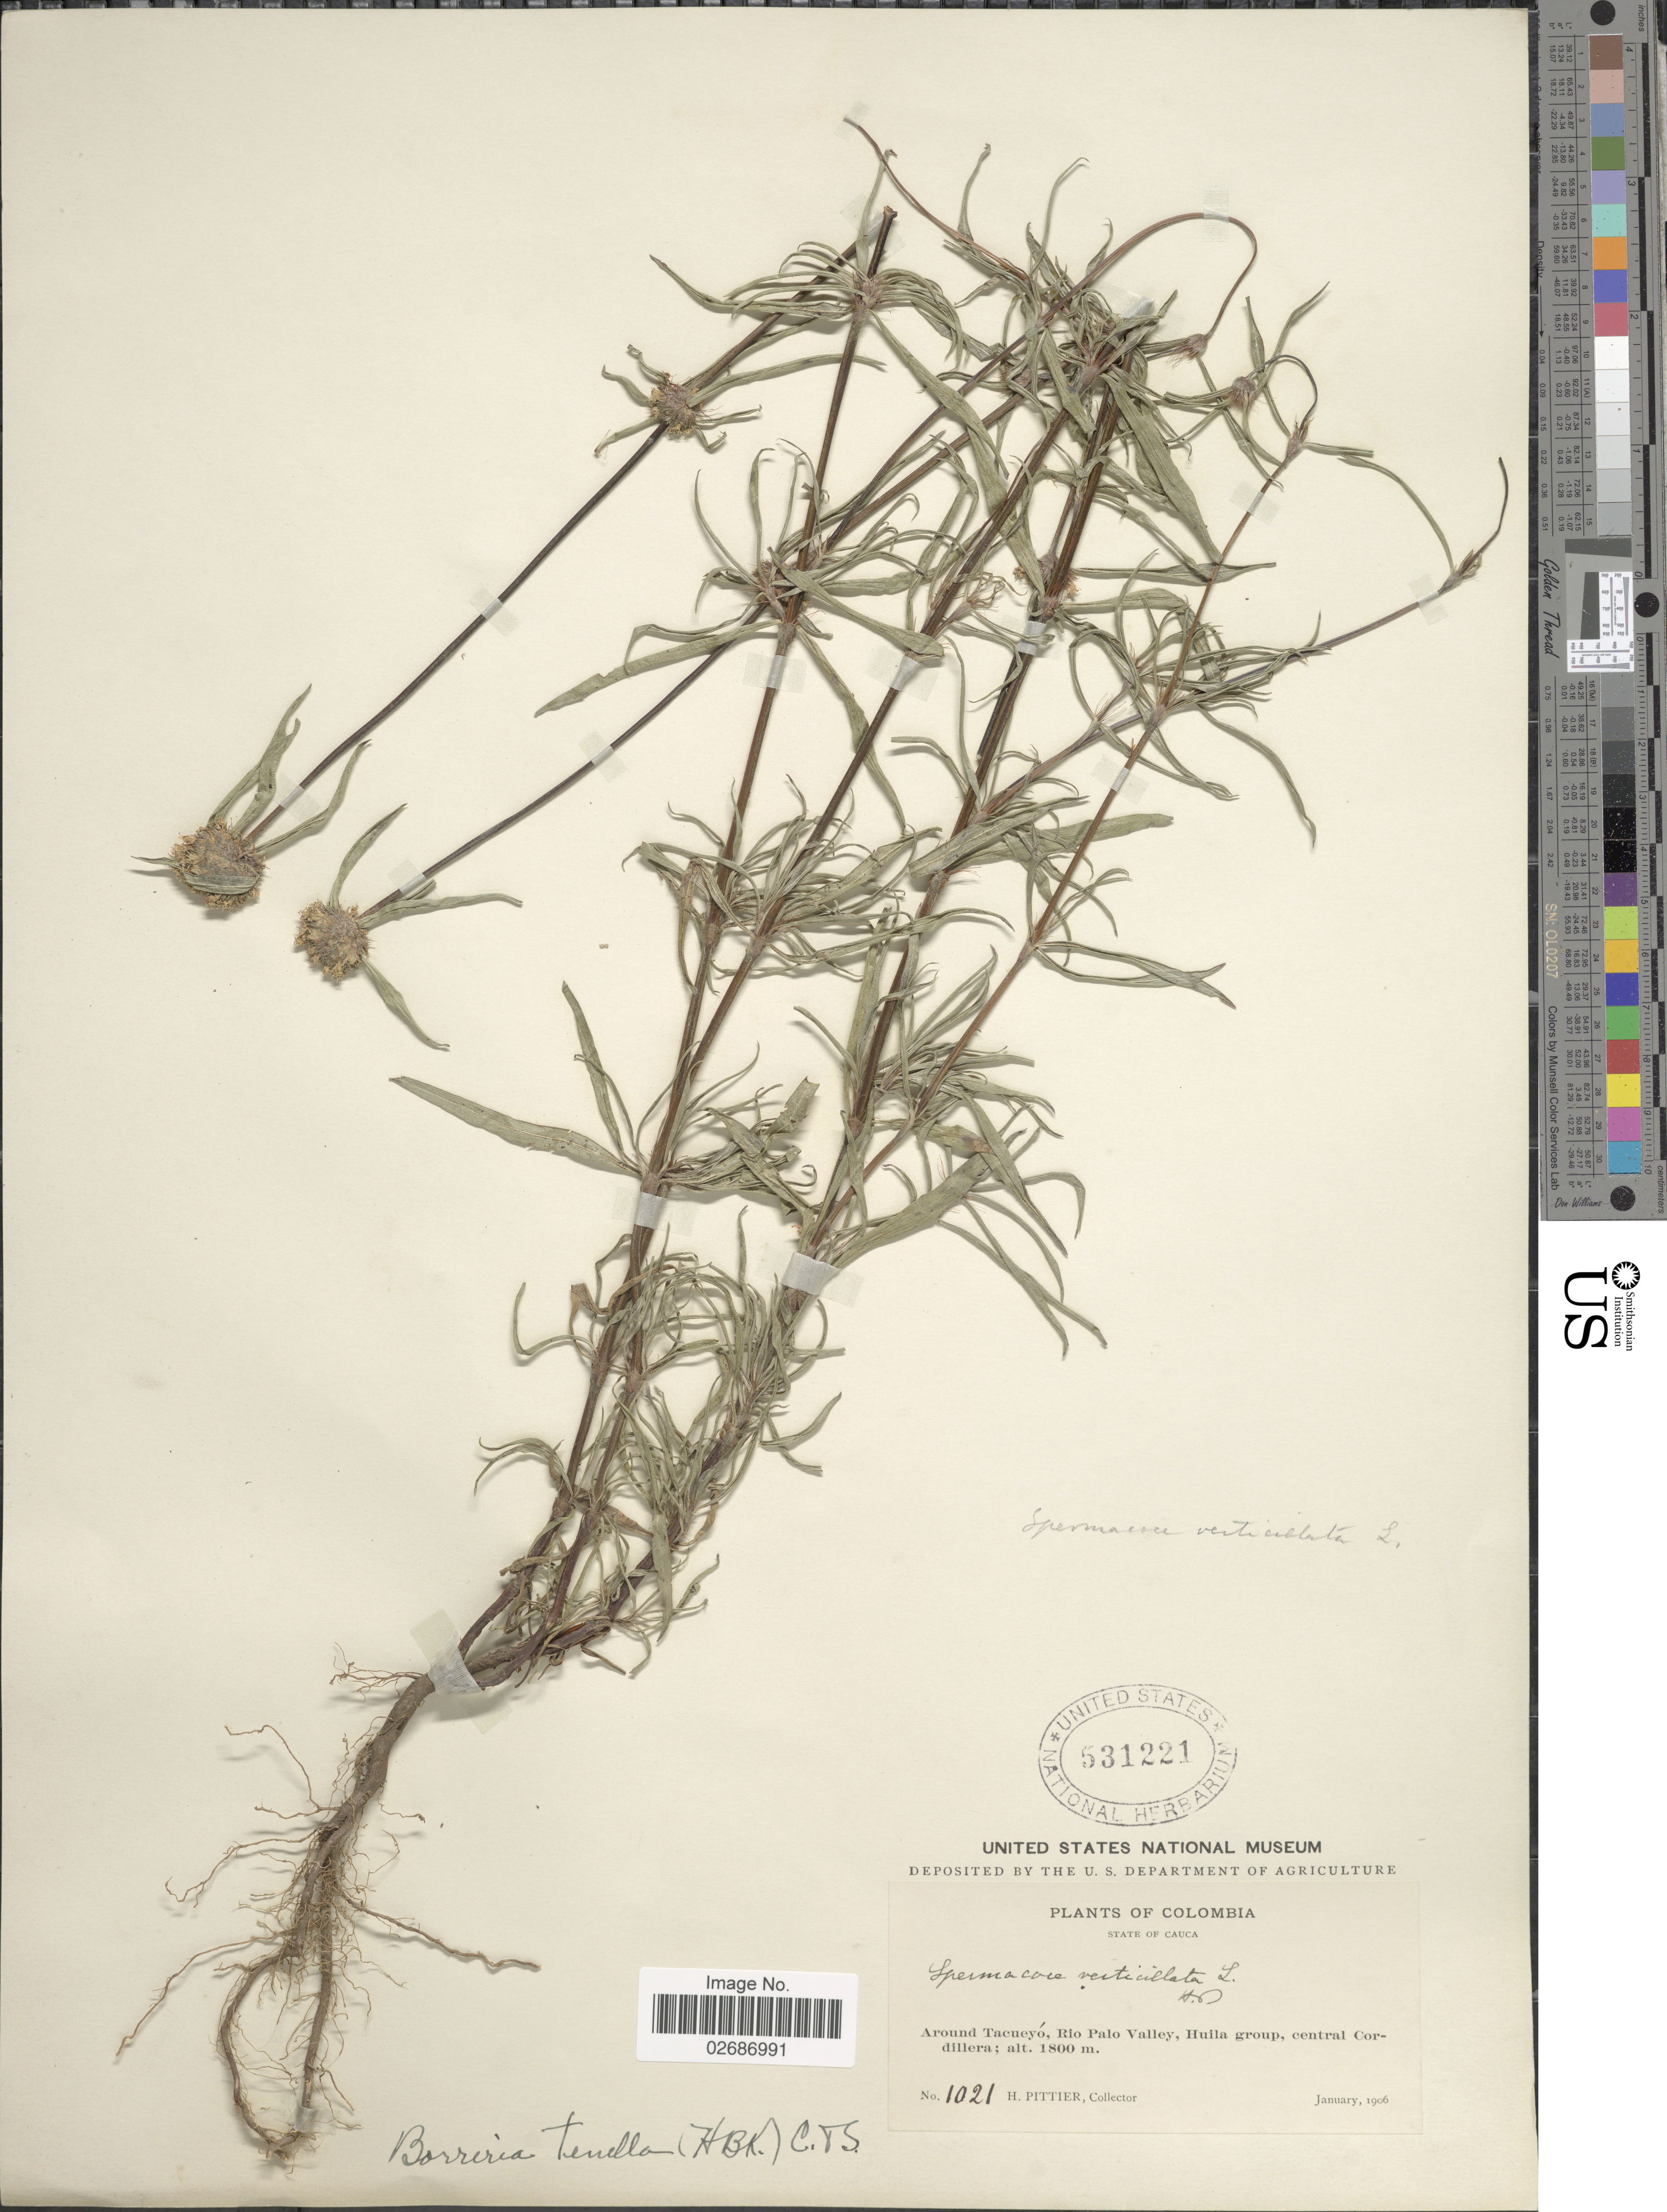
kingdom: Plantae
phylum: Tracheophyta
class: Magnoliopsida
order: Gentianales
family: Rubiaceae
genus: Borreria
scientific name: Borreria suaveolens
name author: G. Mey.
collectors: H. F. Pittier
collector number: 1021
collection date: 1906-01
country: Colombia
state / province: Cauca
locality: Around Tacueyo, Rio Palo Valley, Huila group, central Cordillera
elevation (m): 1800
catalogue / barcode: US 531221